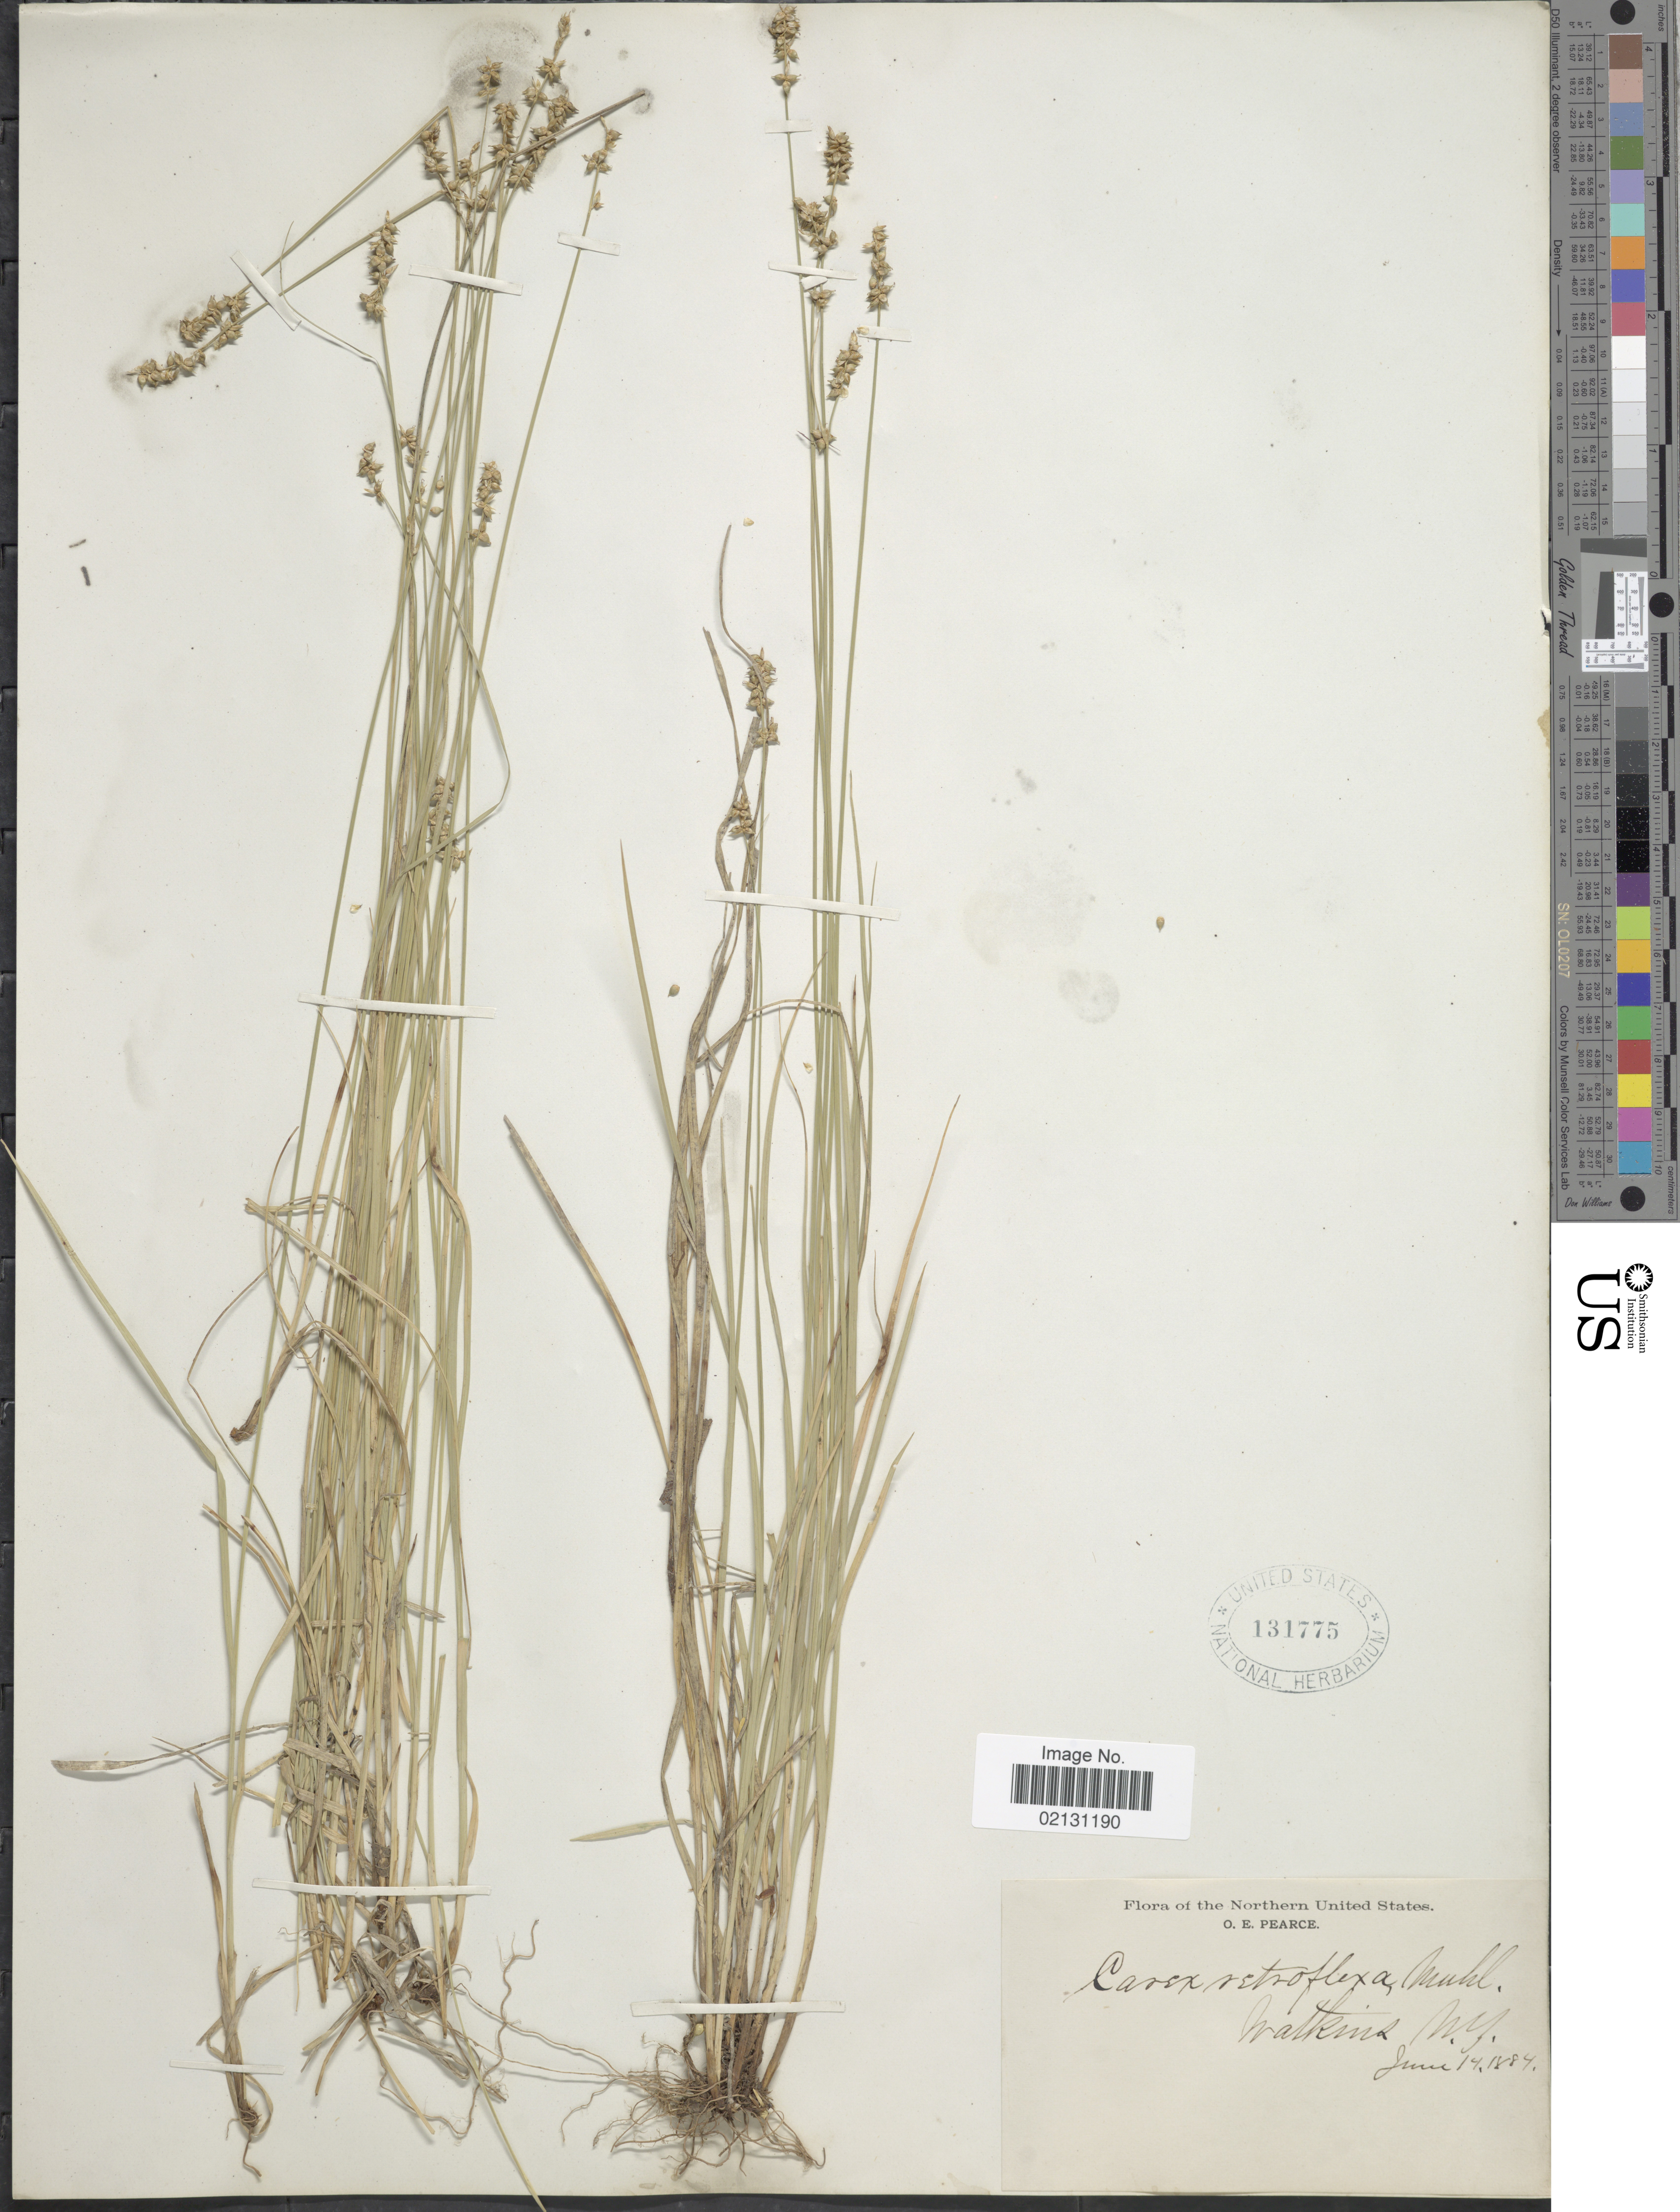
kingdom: Plantae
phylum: Tracheophyta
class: Liliopsida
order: Poales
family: Cyperaceae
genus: Carex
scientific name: Carex retroflexa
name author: Muhl. ex Willd.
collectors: O. E. Pearce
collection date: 1884-06-14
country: United States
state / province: New York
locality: Northern United States, Watkins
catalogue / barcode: US 131775